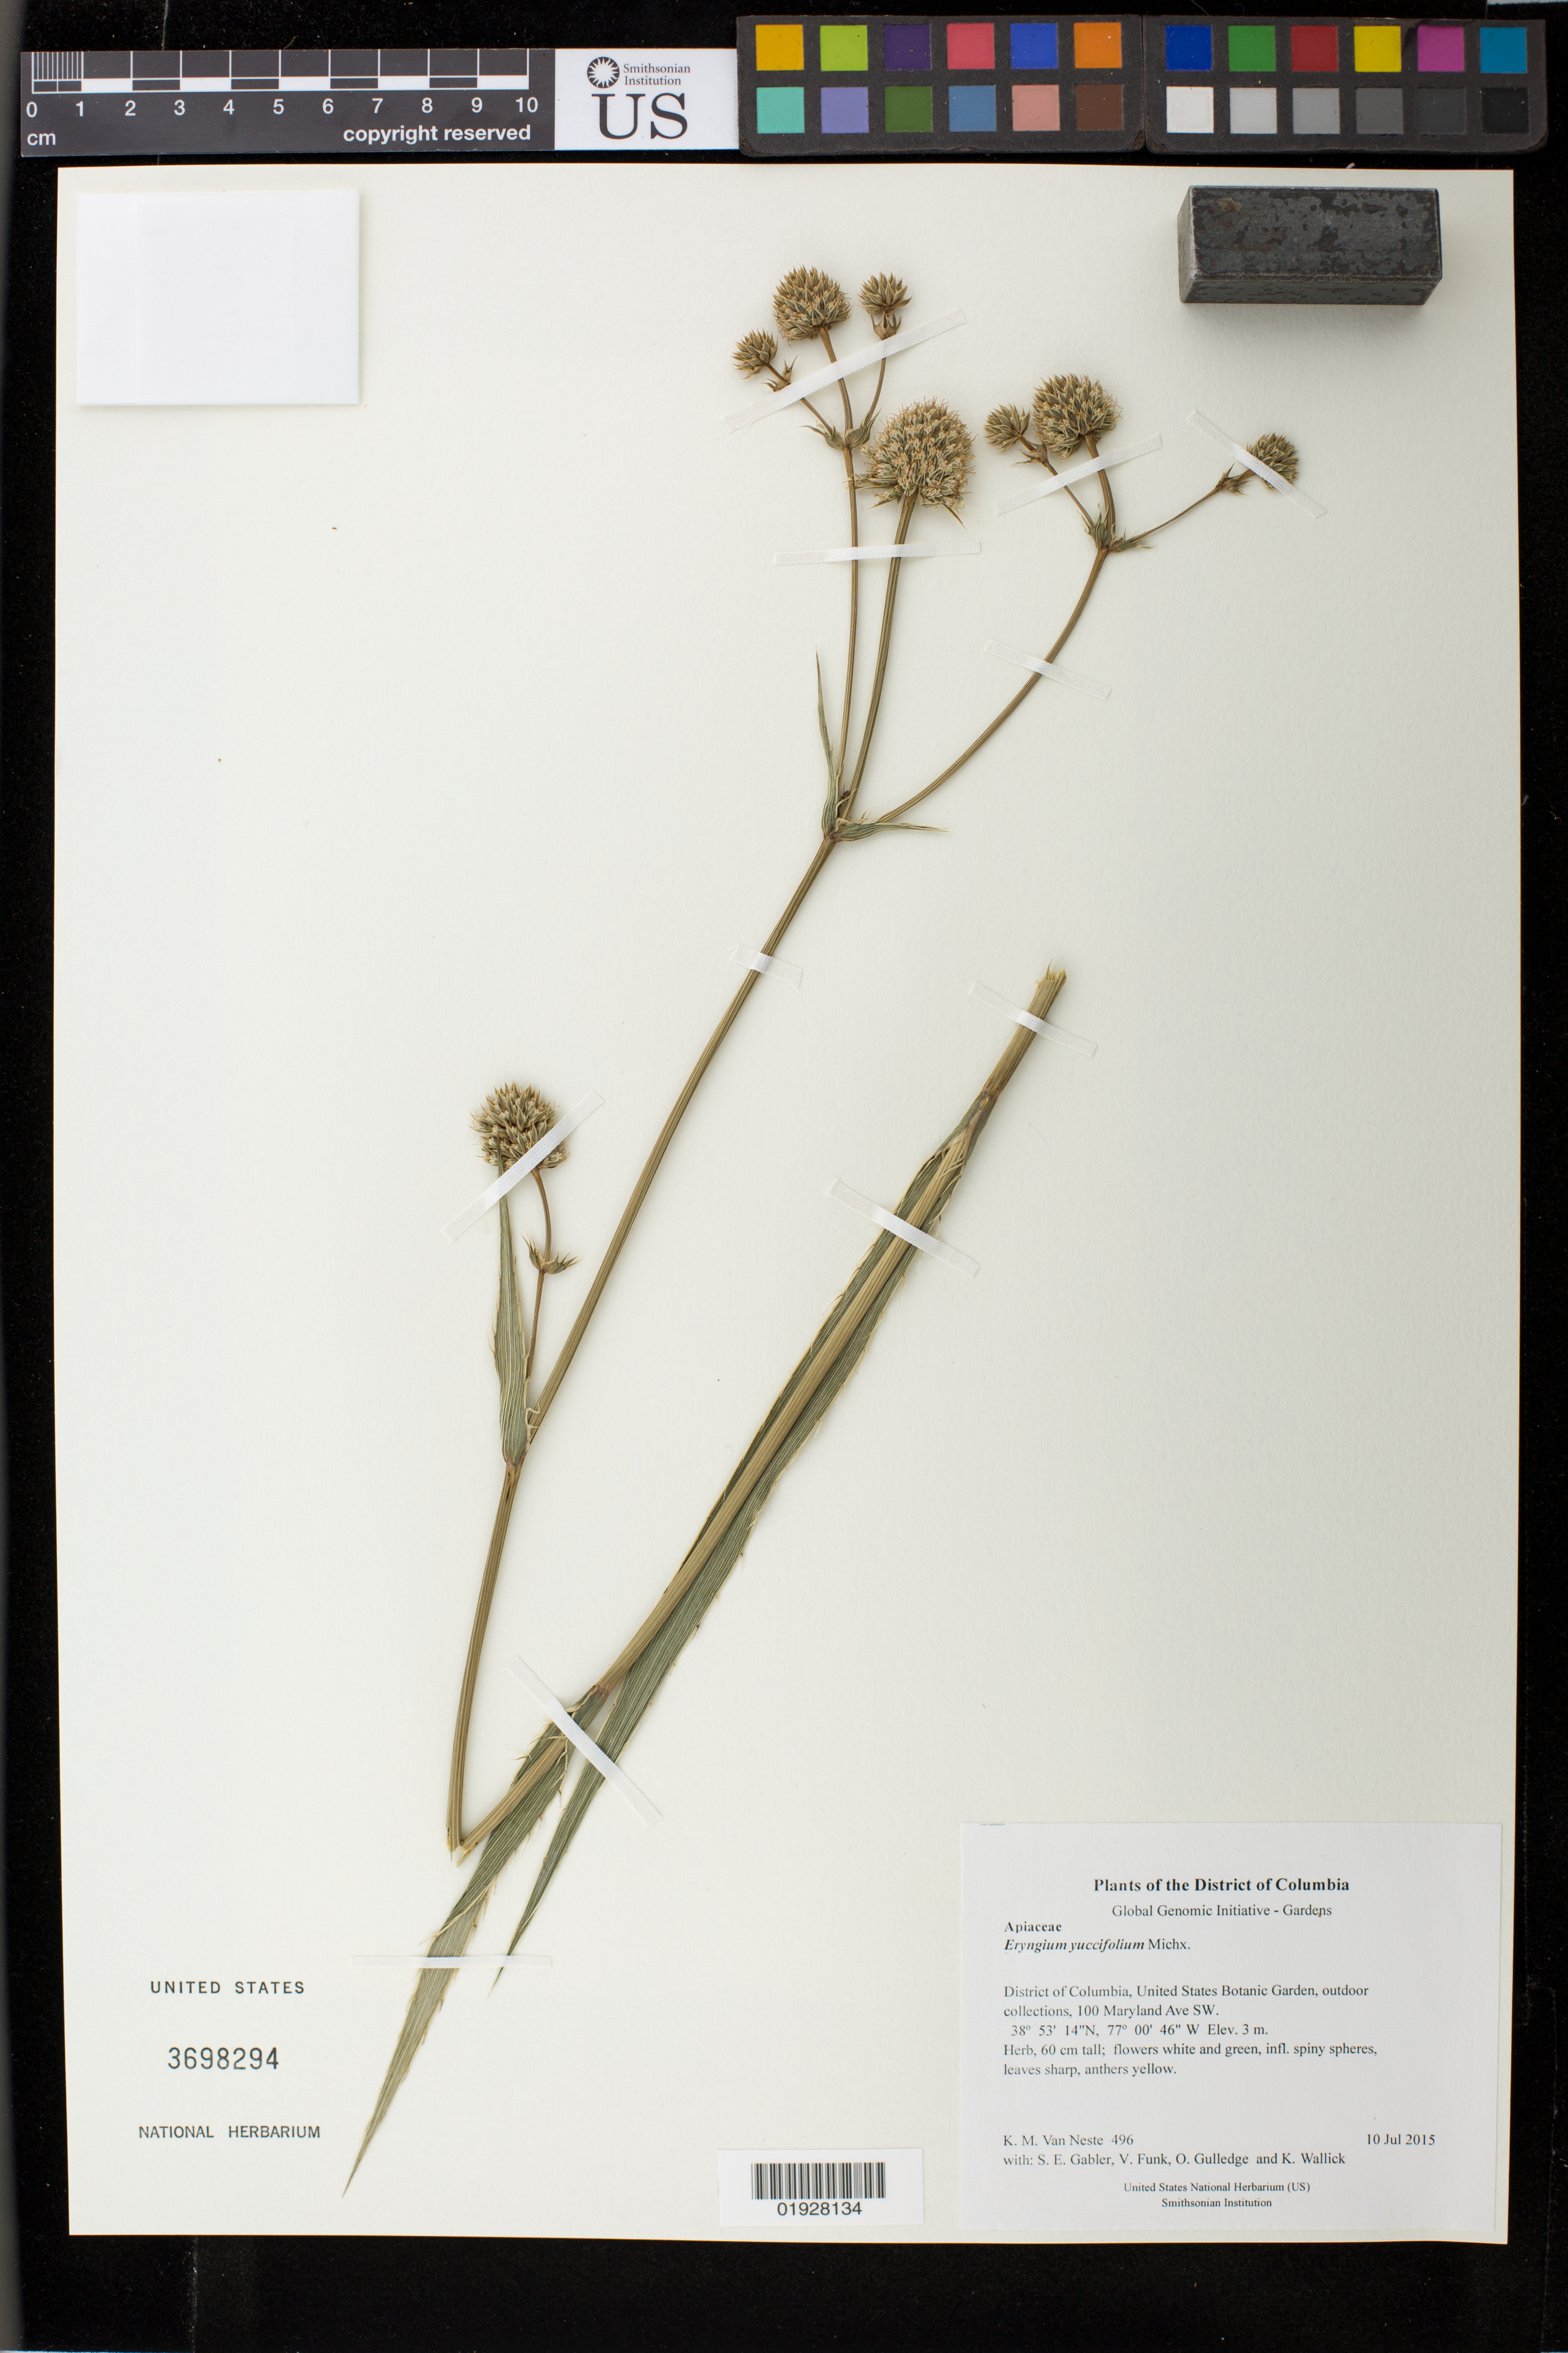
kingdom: Plantae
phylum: Tracheophyta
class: Magnoliopsida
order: Apiales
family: Apiaceae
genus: Eryngium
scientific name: Eryngium yuccifolium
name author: Michx.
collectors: K. M. Van Neste, S. E. Gabler, V. Funk, O. Gulledge & K. Wallick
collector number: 496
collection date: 2015-07-10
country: United States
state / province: District of Columbia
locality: United States Botanic Garden, outdoor collections, 100 Maryland Ave SW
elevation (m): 3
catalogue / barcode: US 3698294